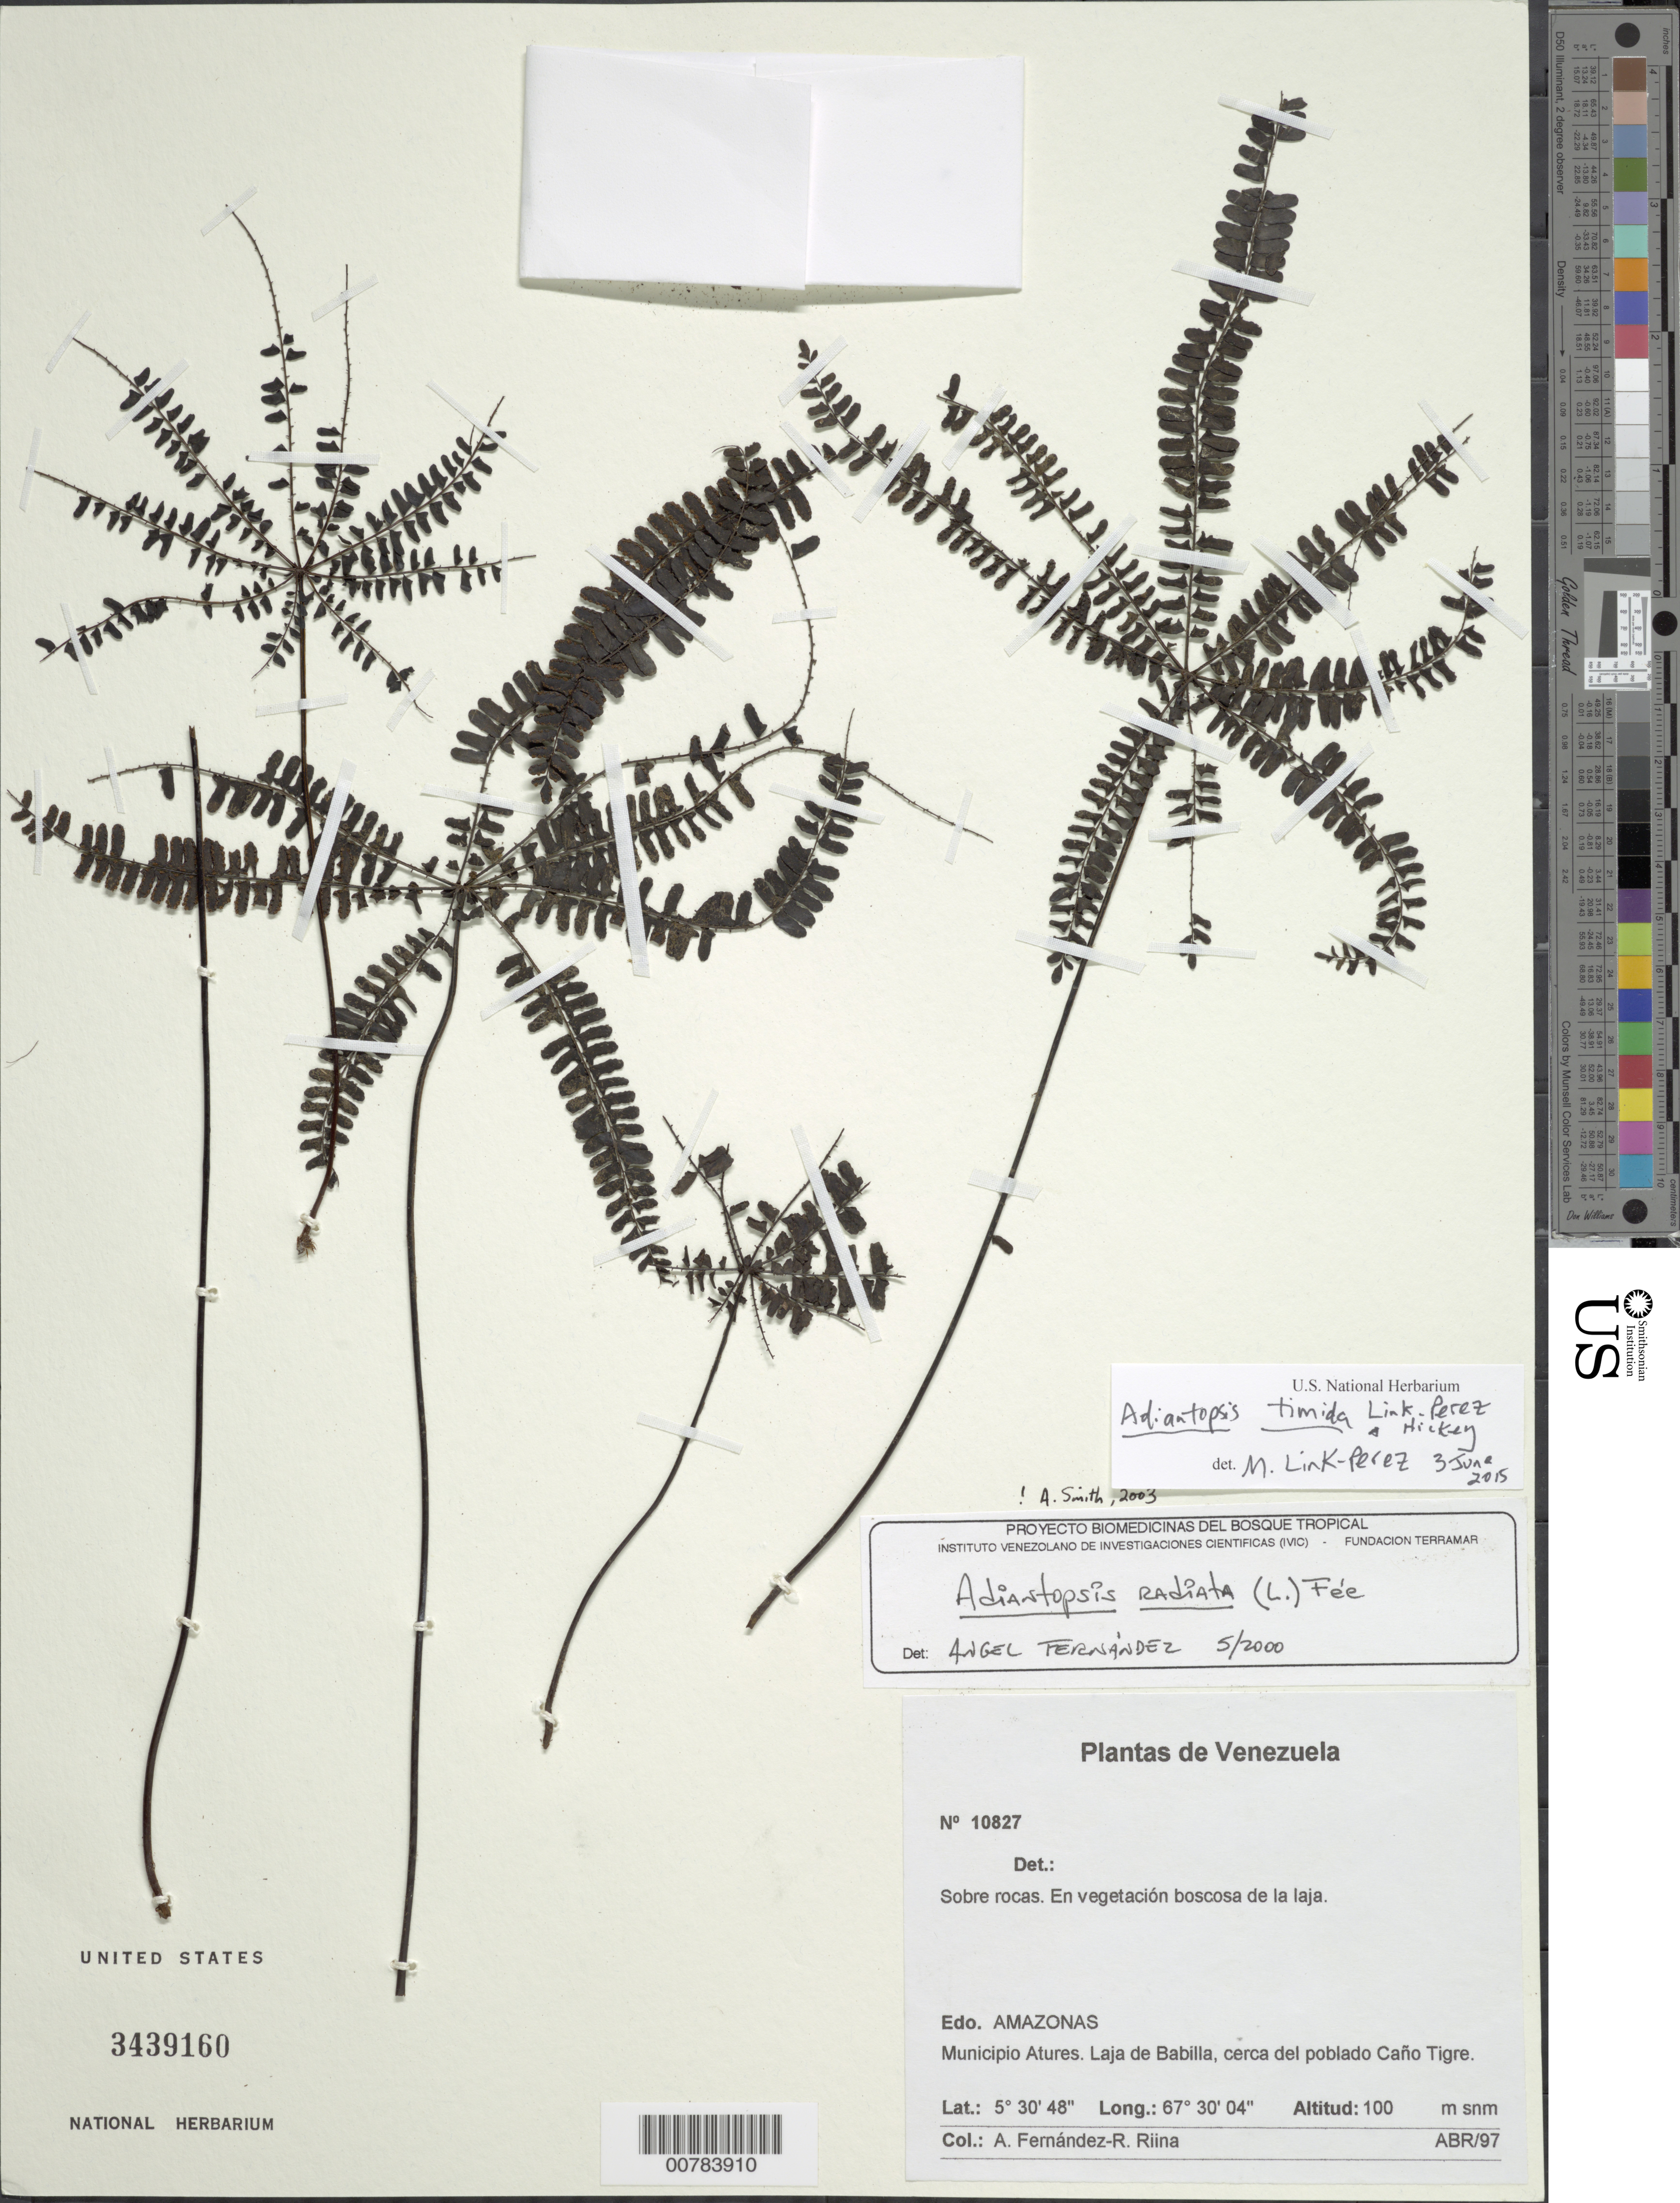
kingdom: Plantae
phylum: Tracheophyta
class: Polypodiopsida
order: Polypodiales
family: Pteridaceae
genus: Adiantopsis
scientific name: Adiantopsis timida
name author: Link-Perez & Hickey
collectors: R. Fernández-R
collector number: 10827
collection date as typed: Apr-97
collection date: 1997-04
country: Venezuela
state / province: Amazonas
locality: Mun. Atures, Laja de Babilla, cerca del poblado Caño Tigre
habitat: Sobre rocas. En vegetaxion boscosa de la laja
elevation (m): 100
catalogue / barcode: US 3439160